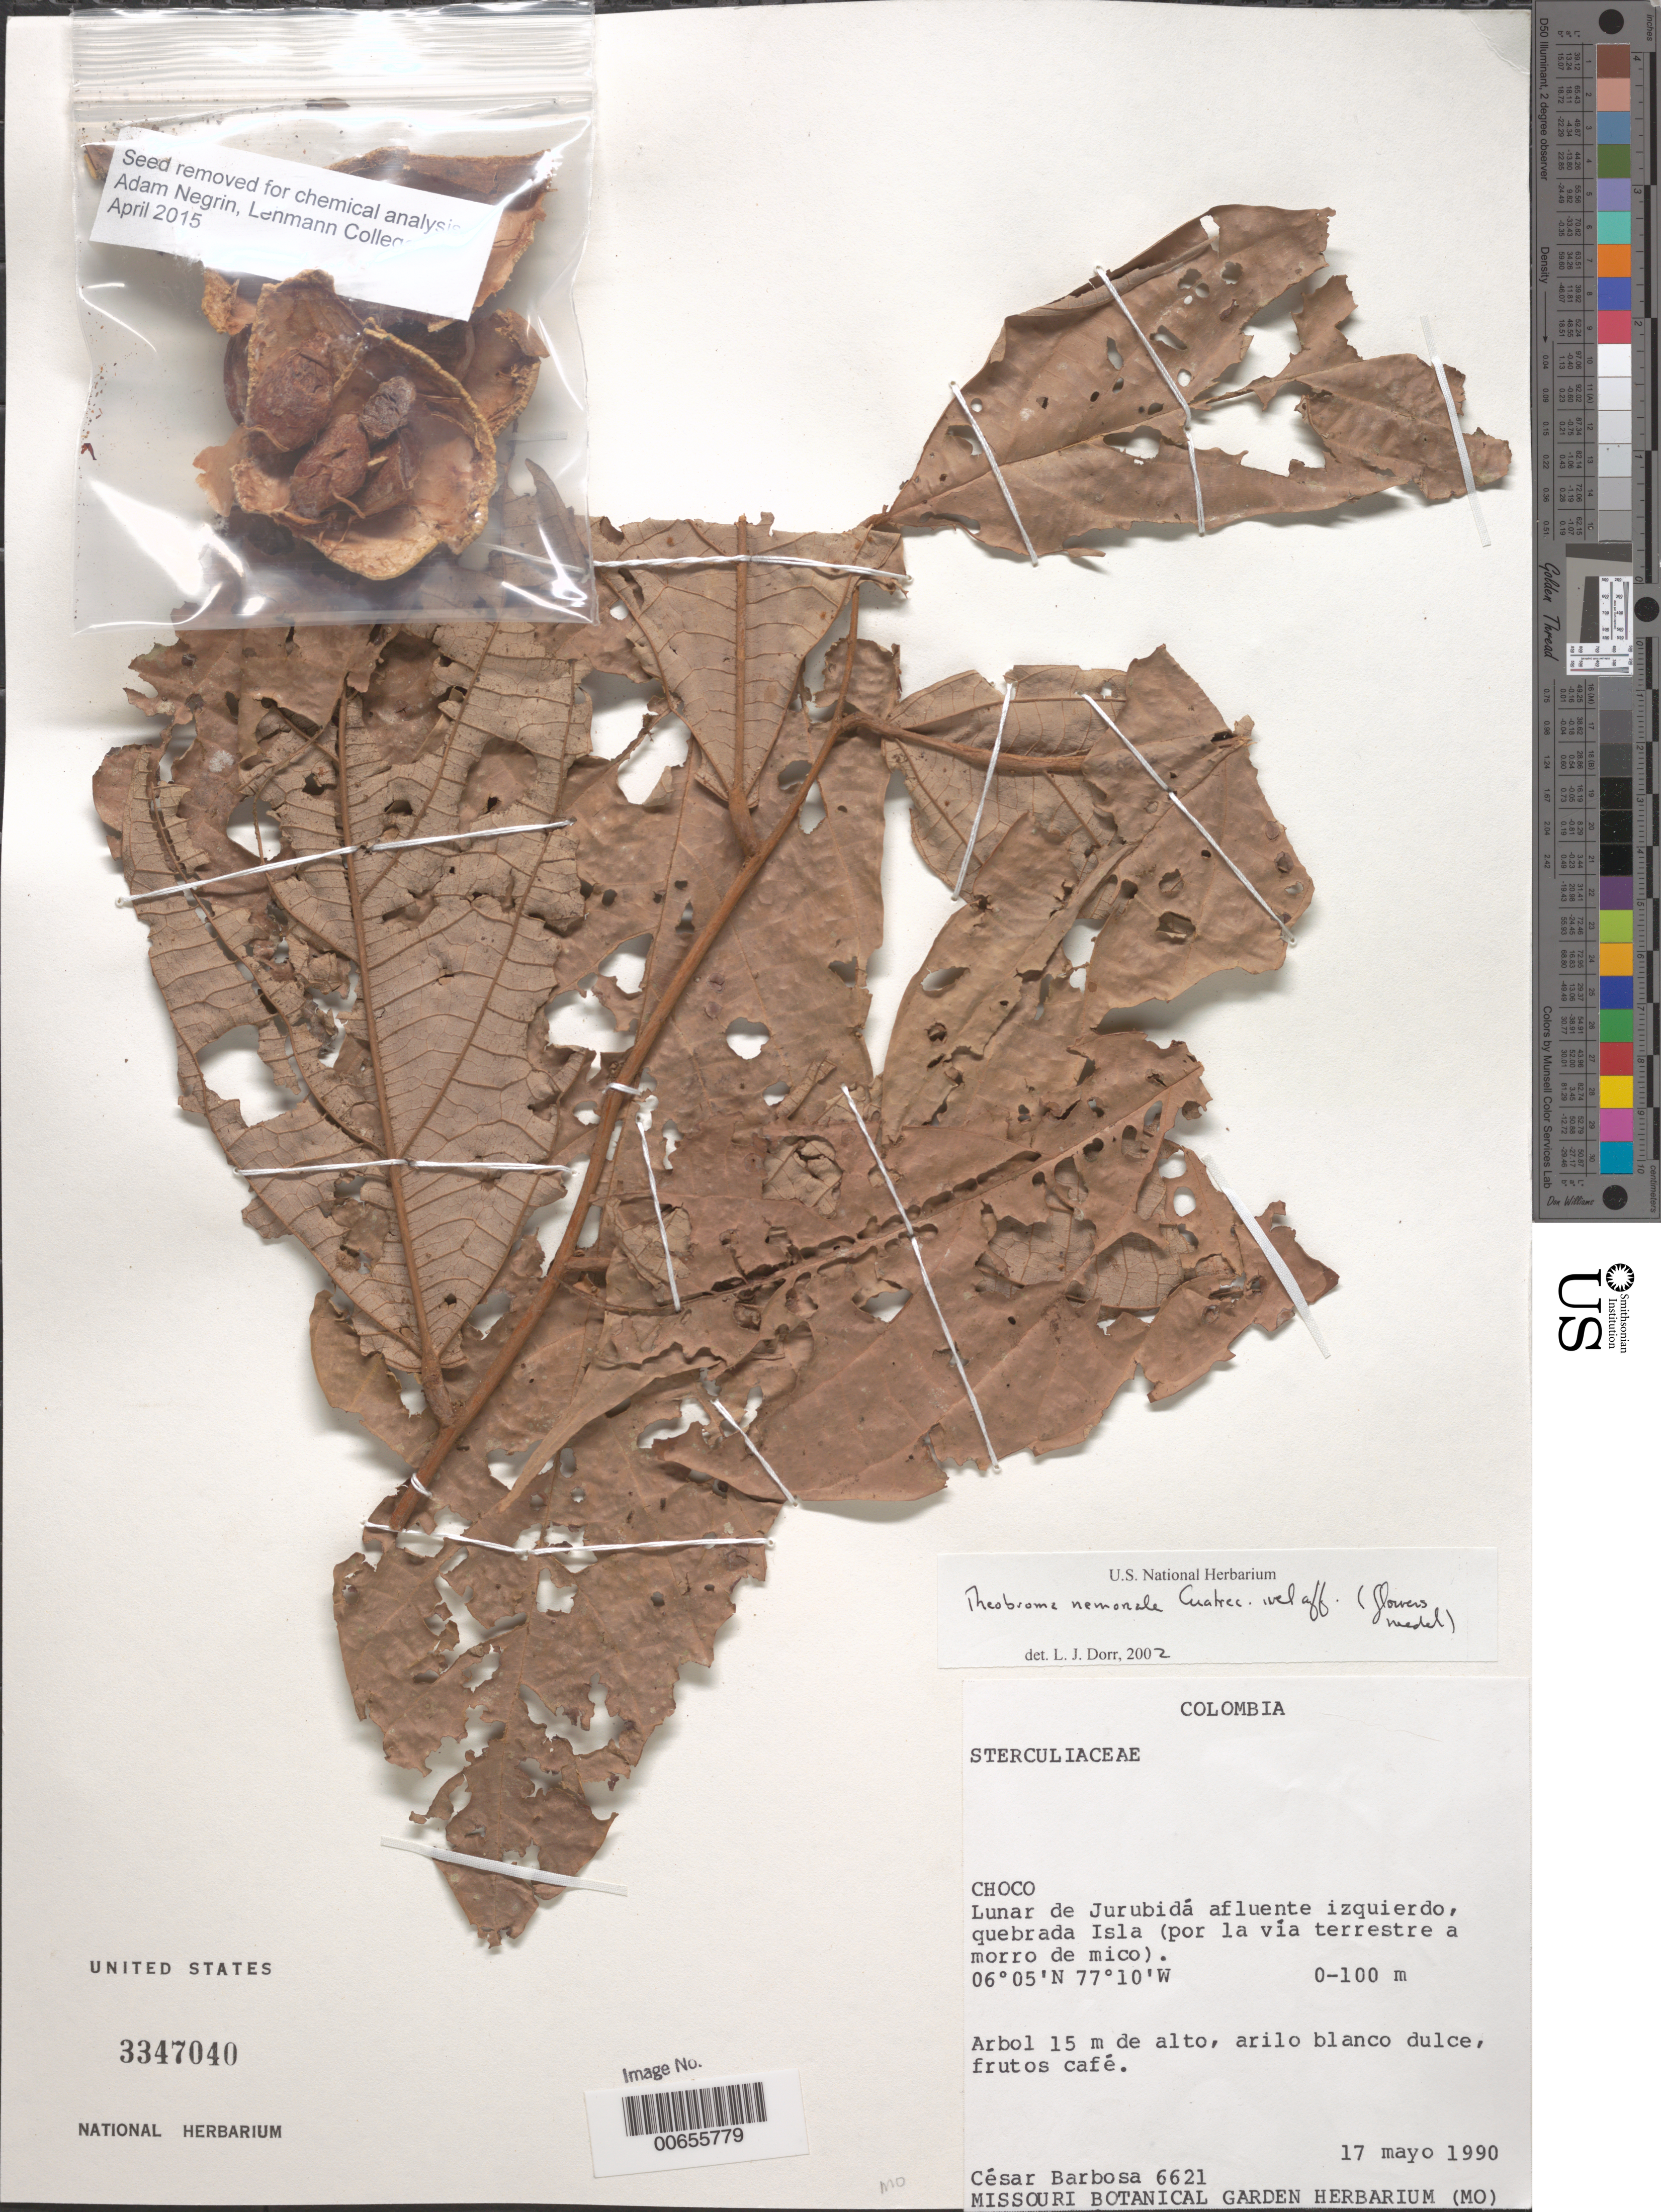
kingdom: Plantae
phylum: Tracheophyta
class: Magnoliopsida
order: Malvales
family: Malvaceae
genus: Theobroma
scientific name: Theobroma nemorale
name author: Cuatrec.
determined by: Dorr, L. J., (BOT), Smithsonian Institution - National Museum of Natural History (UNITED STATES)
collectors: C. E. Barbosa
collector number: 6621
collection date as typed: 17 May 1990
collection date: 1990-05-17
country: Colombia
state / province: Chocó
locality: Lunar de Jurubidá afluente Izquierdo, Quebrada Isla (por lew vía terrestre a Morro de Mico)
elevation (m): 0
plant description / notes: K, US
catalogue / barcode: US 3347040